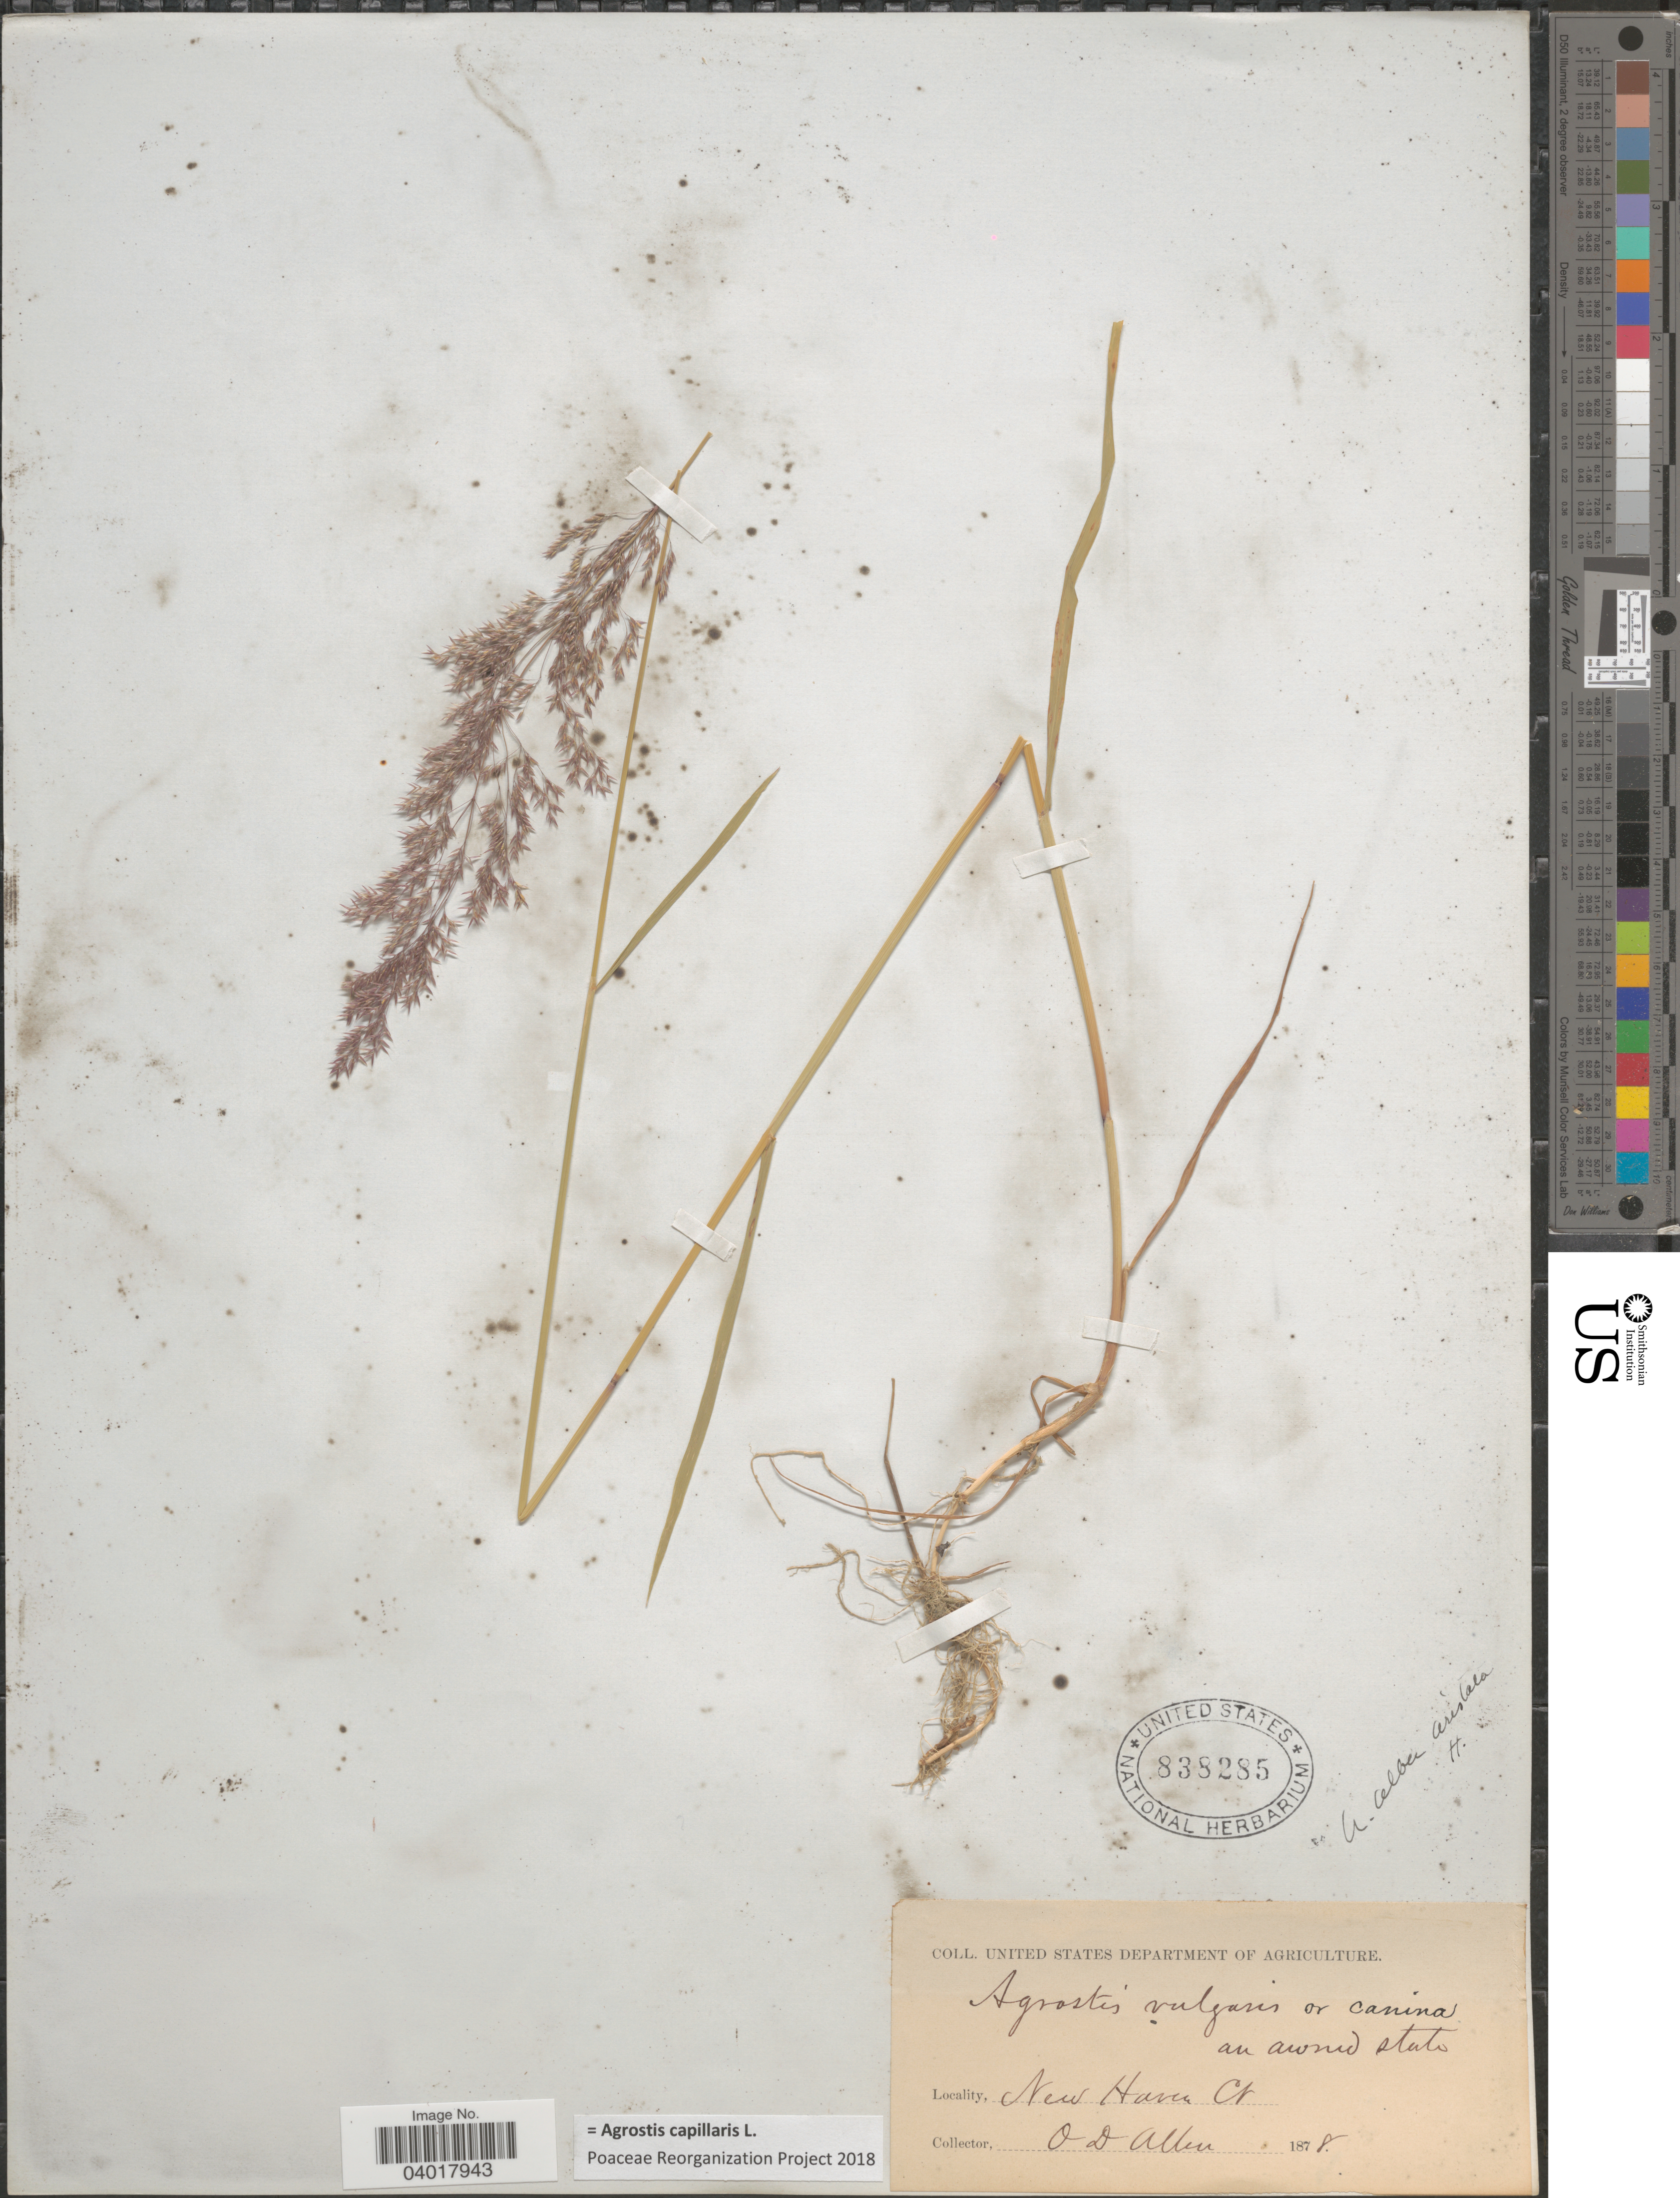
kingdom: Plantae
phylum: Tracheophyta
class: Liliopsida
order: Poales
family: Poaceae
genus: Agrostis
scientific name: Agrostis capillaris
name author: L.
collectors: O. D. Allen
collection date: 1878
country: United States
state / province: Connecticut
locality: New Haven.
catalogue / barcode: US 838285